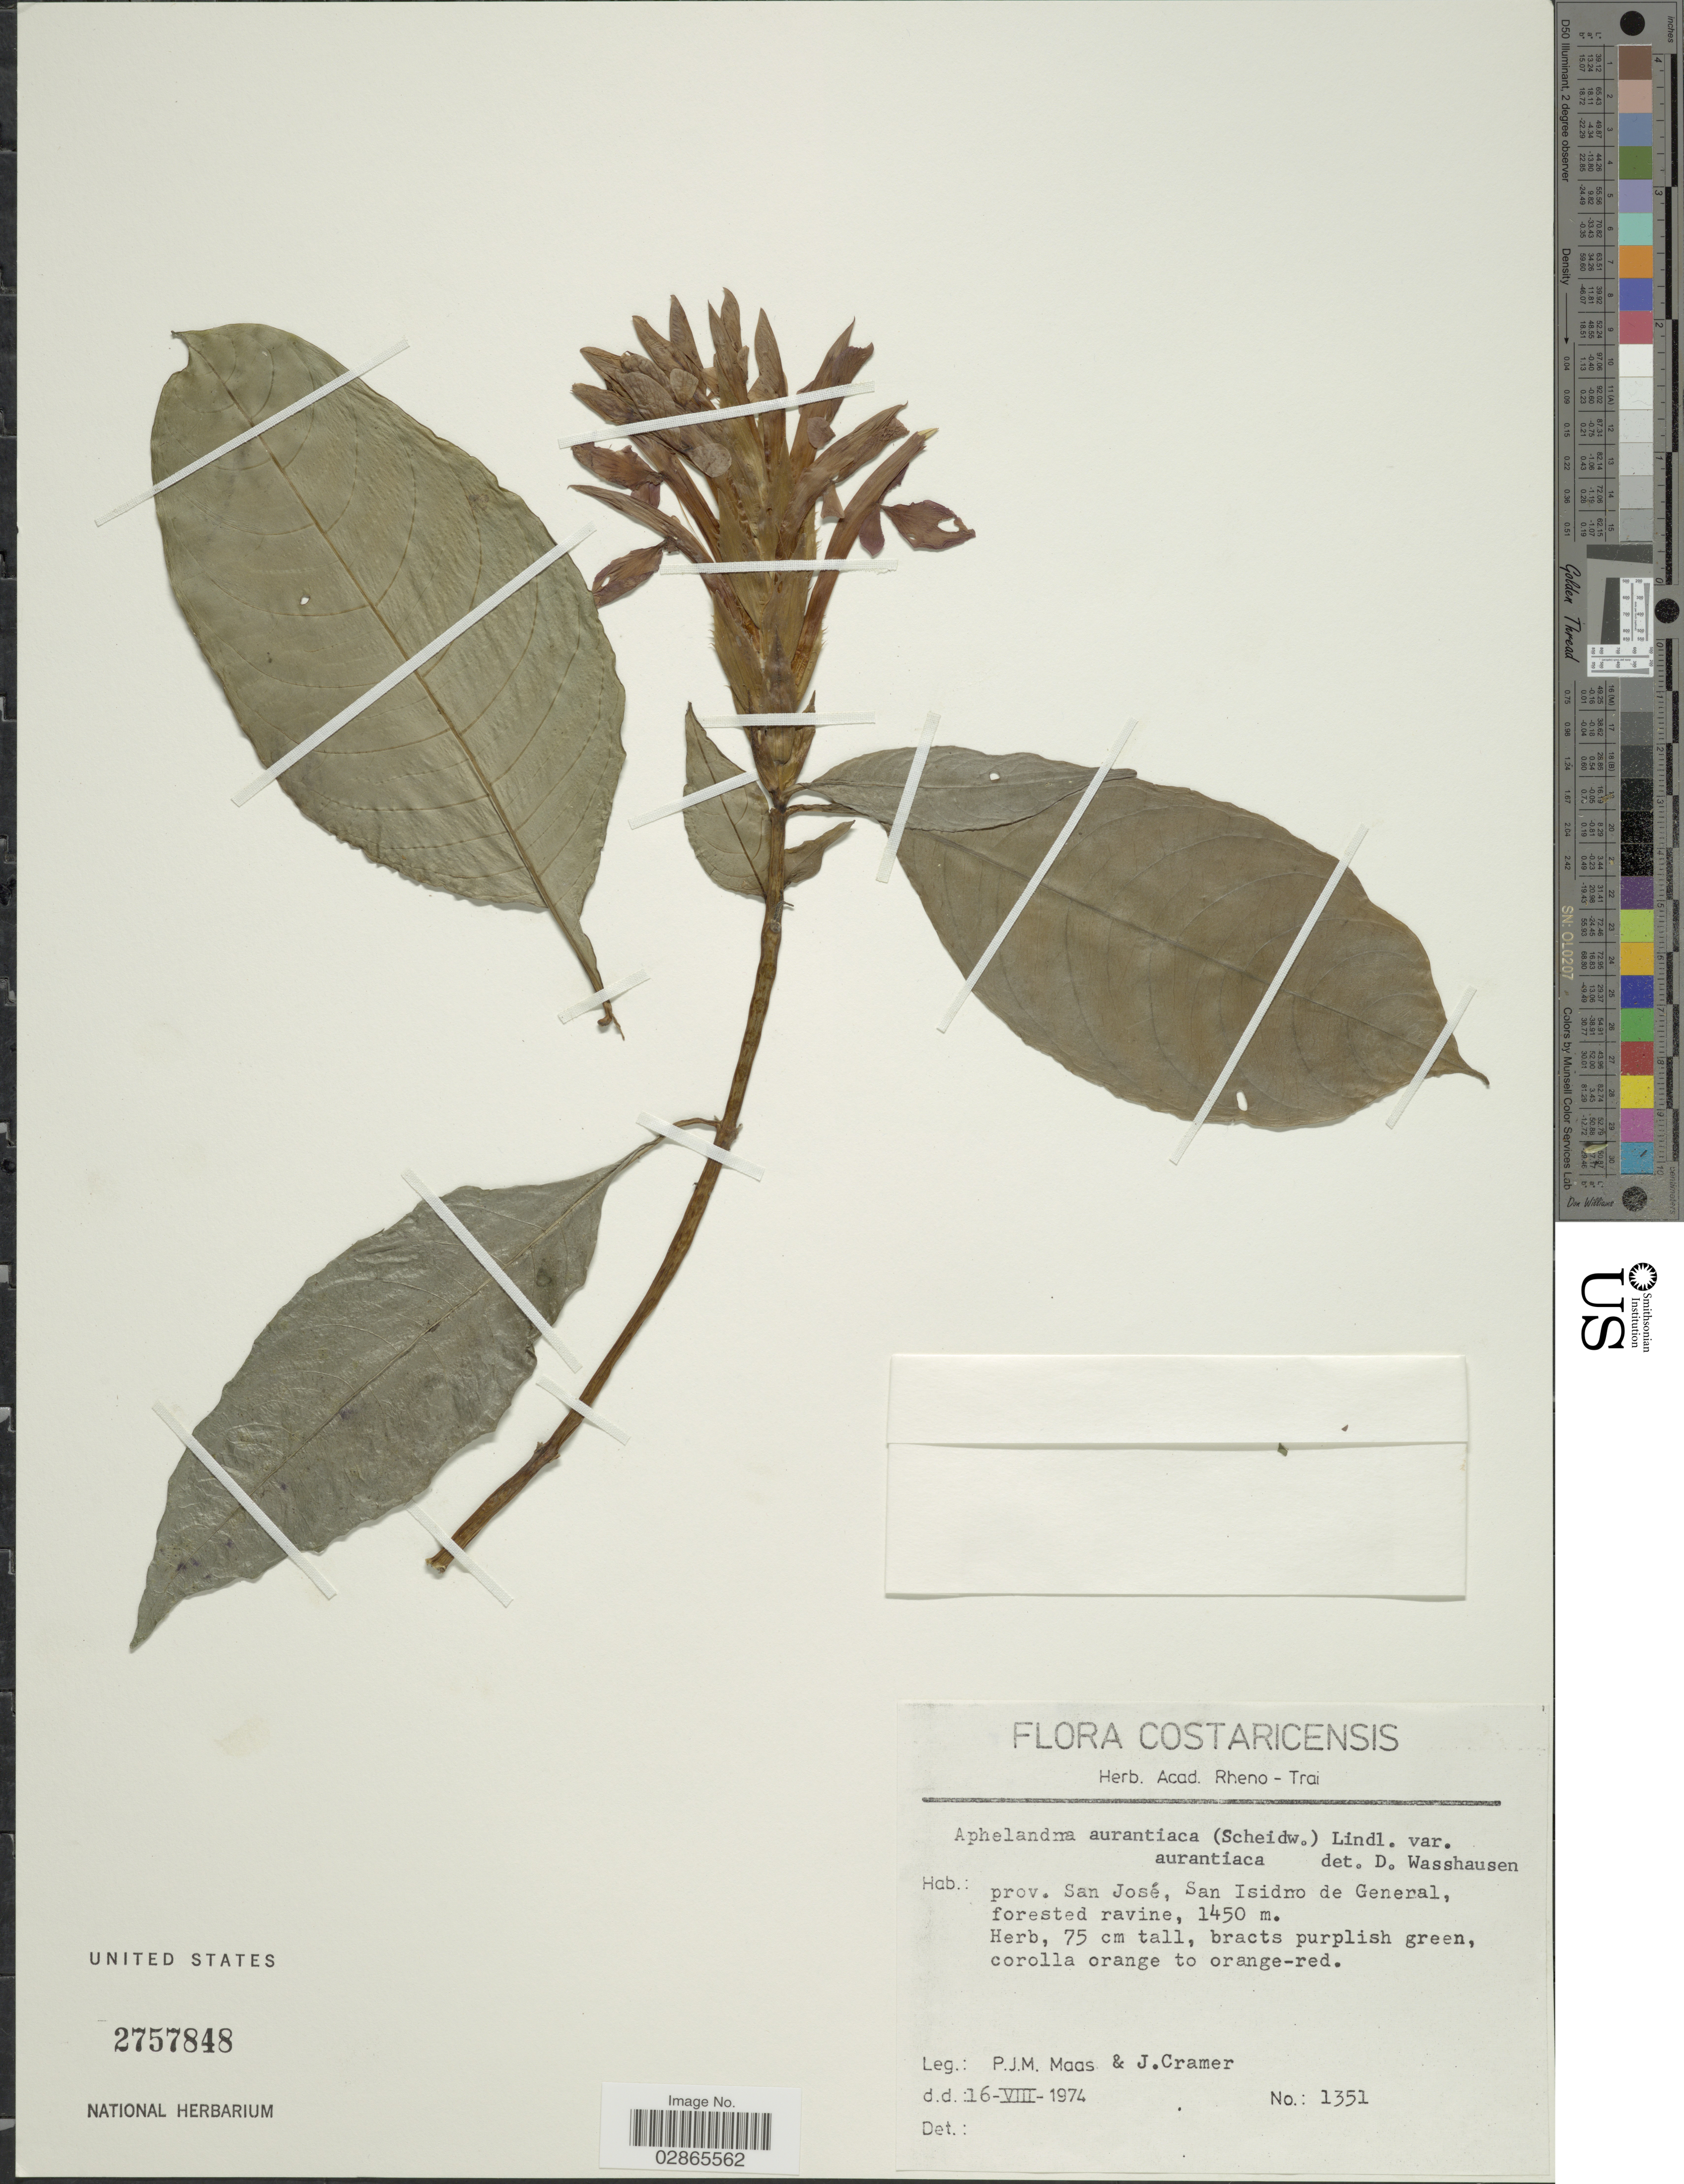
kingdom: Plantae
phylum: Tracheophyta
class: Magnoliopsida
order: Lamiales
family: Acanthaceae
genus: Aphelandra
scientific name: Aphelandra aurantiaca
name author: (Scheidw.) Lindl.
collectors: P. Maas & J. Cramer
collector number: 1351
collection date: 1974-08-16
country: Costa Rica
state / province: San José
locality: San Isidro de Genrel, forested ravine.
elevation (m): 1450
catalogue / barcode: US 2757848